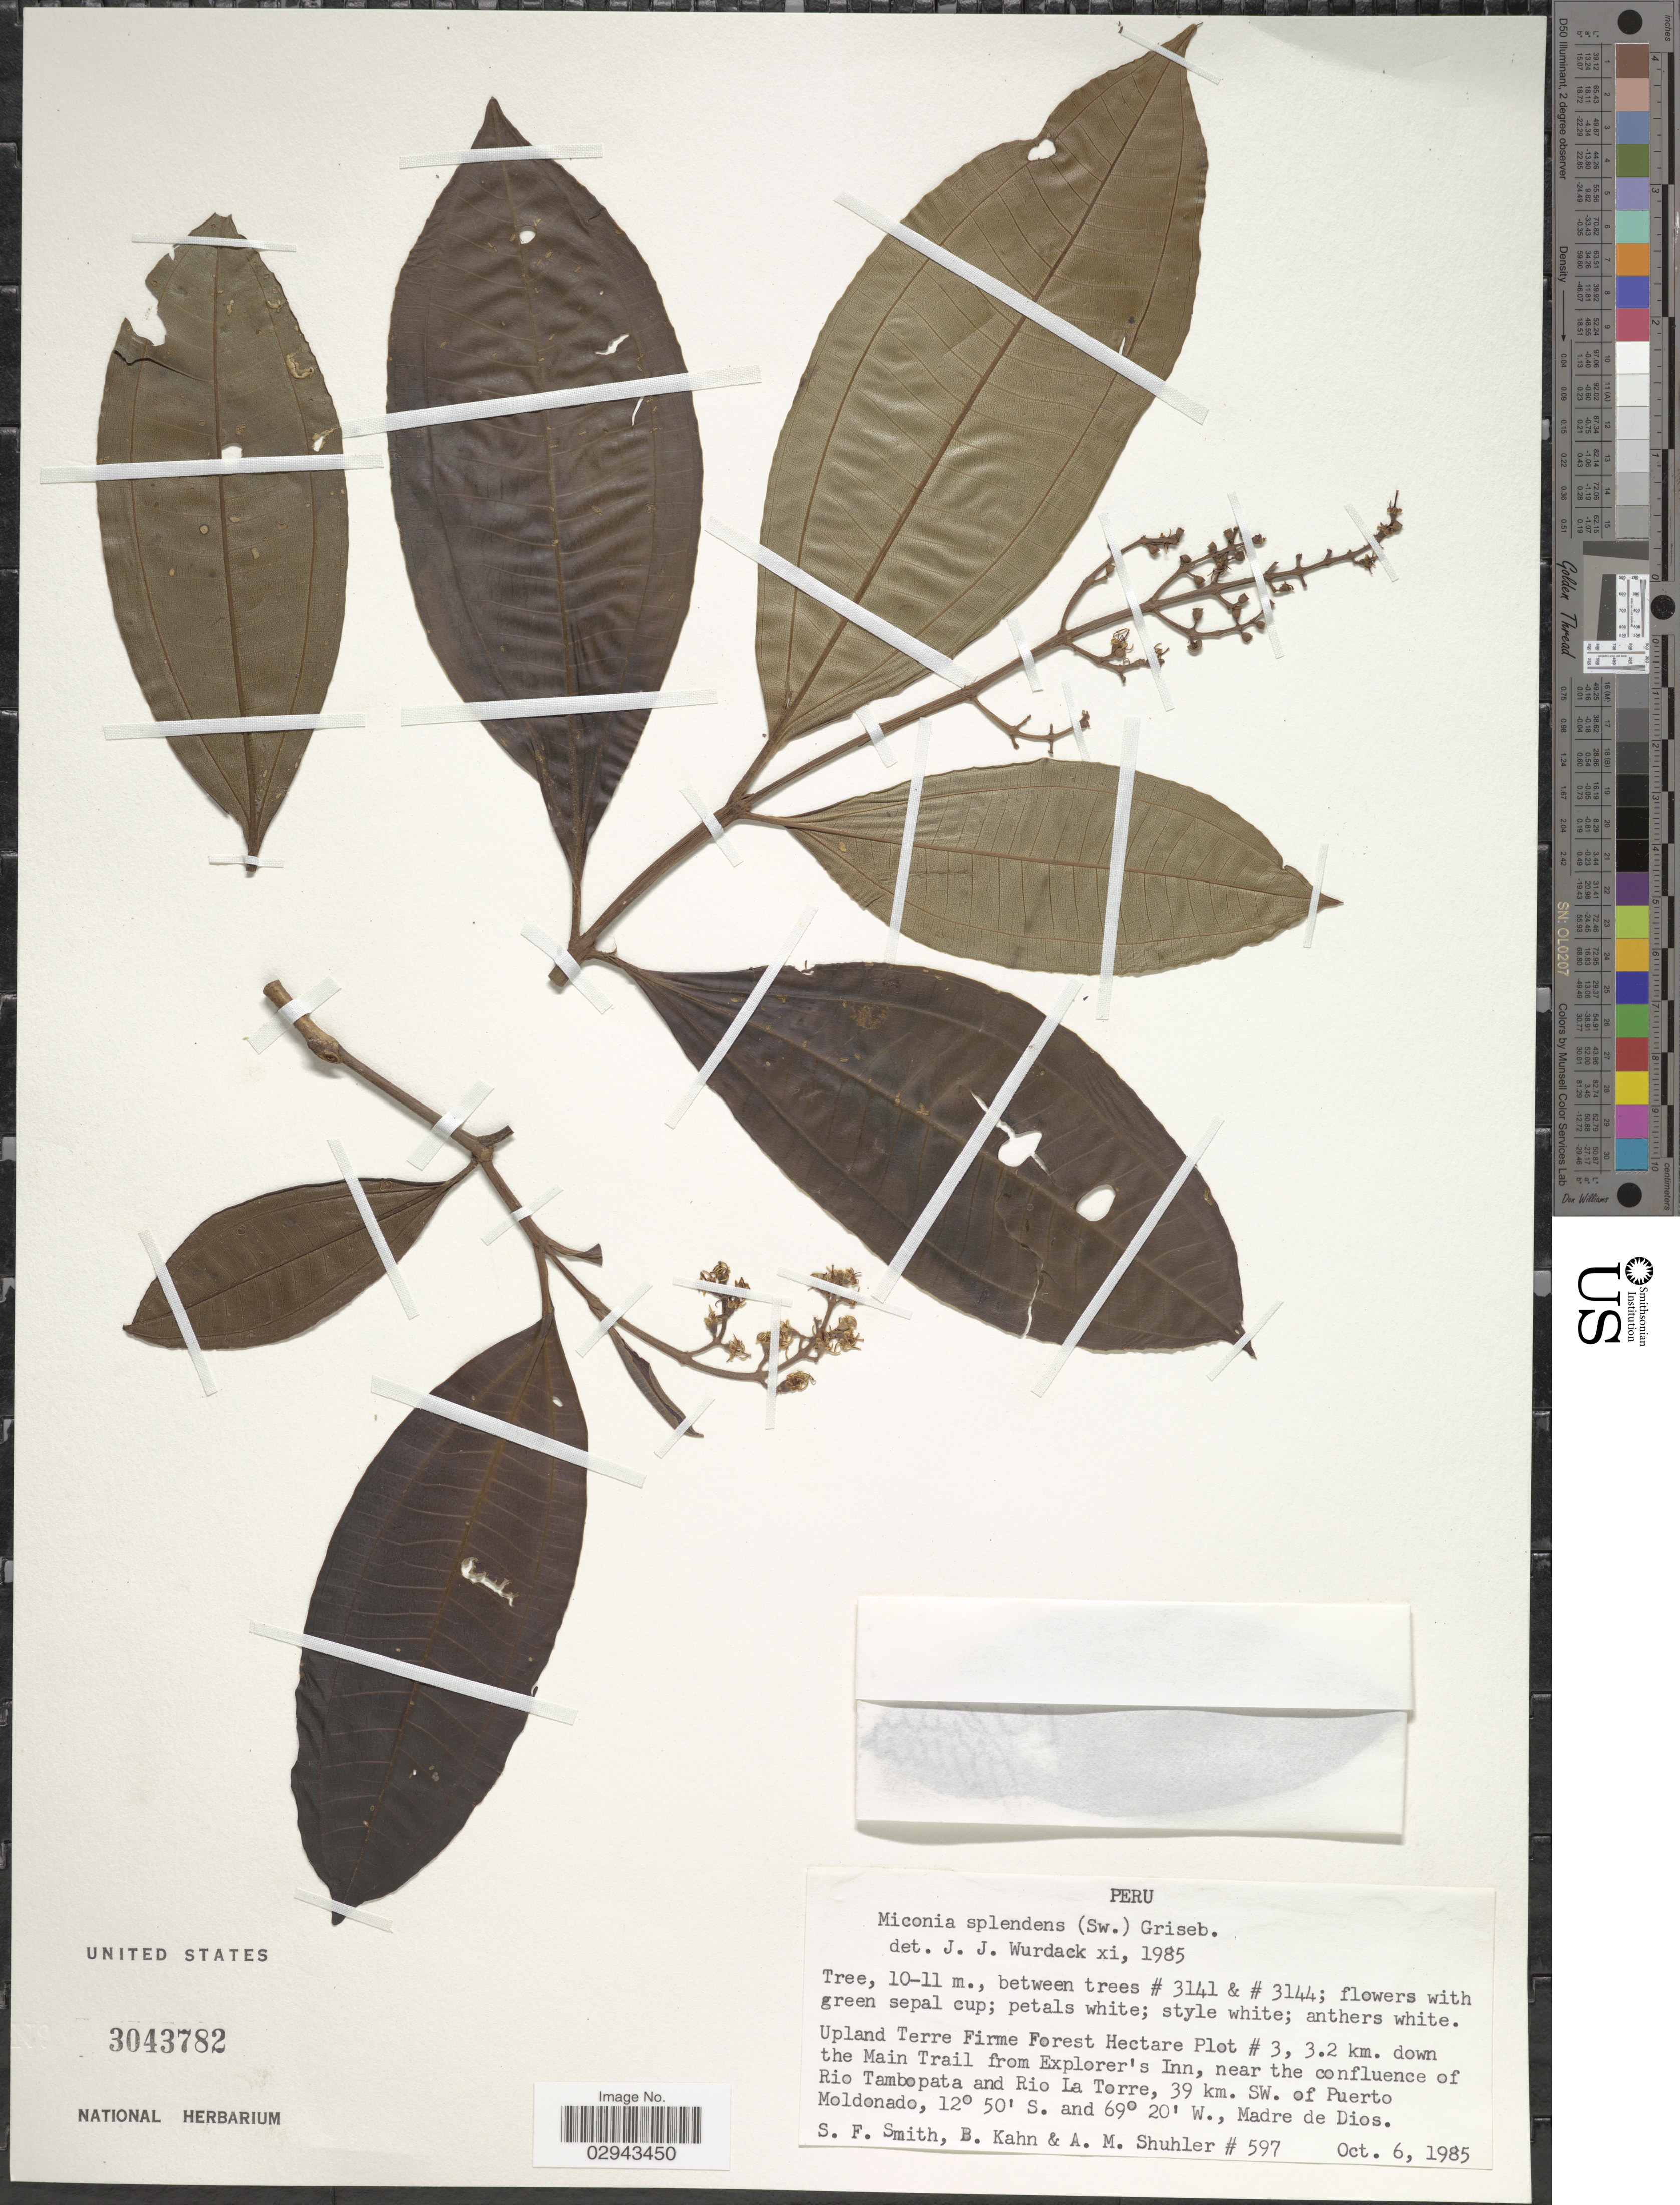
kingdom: Plantae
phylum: Tracheophyta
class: Magnoliopsida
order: Myrtales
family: Melastomataceae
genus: Miconia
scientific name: Miconia splendens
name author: (Sw.) Griseb.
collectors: S.F. Smith, B. Kahn & A. Shuhler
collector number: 597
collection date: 1985-10-06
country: Peru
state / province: Madre de Dios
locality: Upland Terre Firme Forest Hectare Plot # 3, 3.2 km. down the Main Trail from Explorer's Inn, near the confluence of Rio Tambopata and Rio La Torre, 39 km. SW. of Puerto Moldonado.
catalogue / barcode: US 3043782